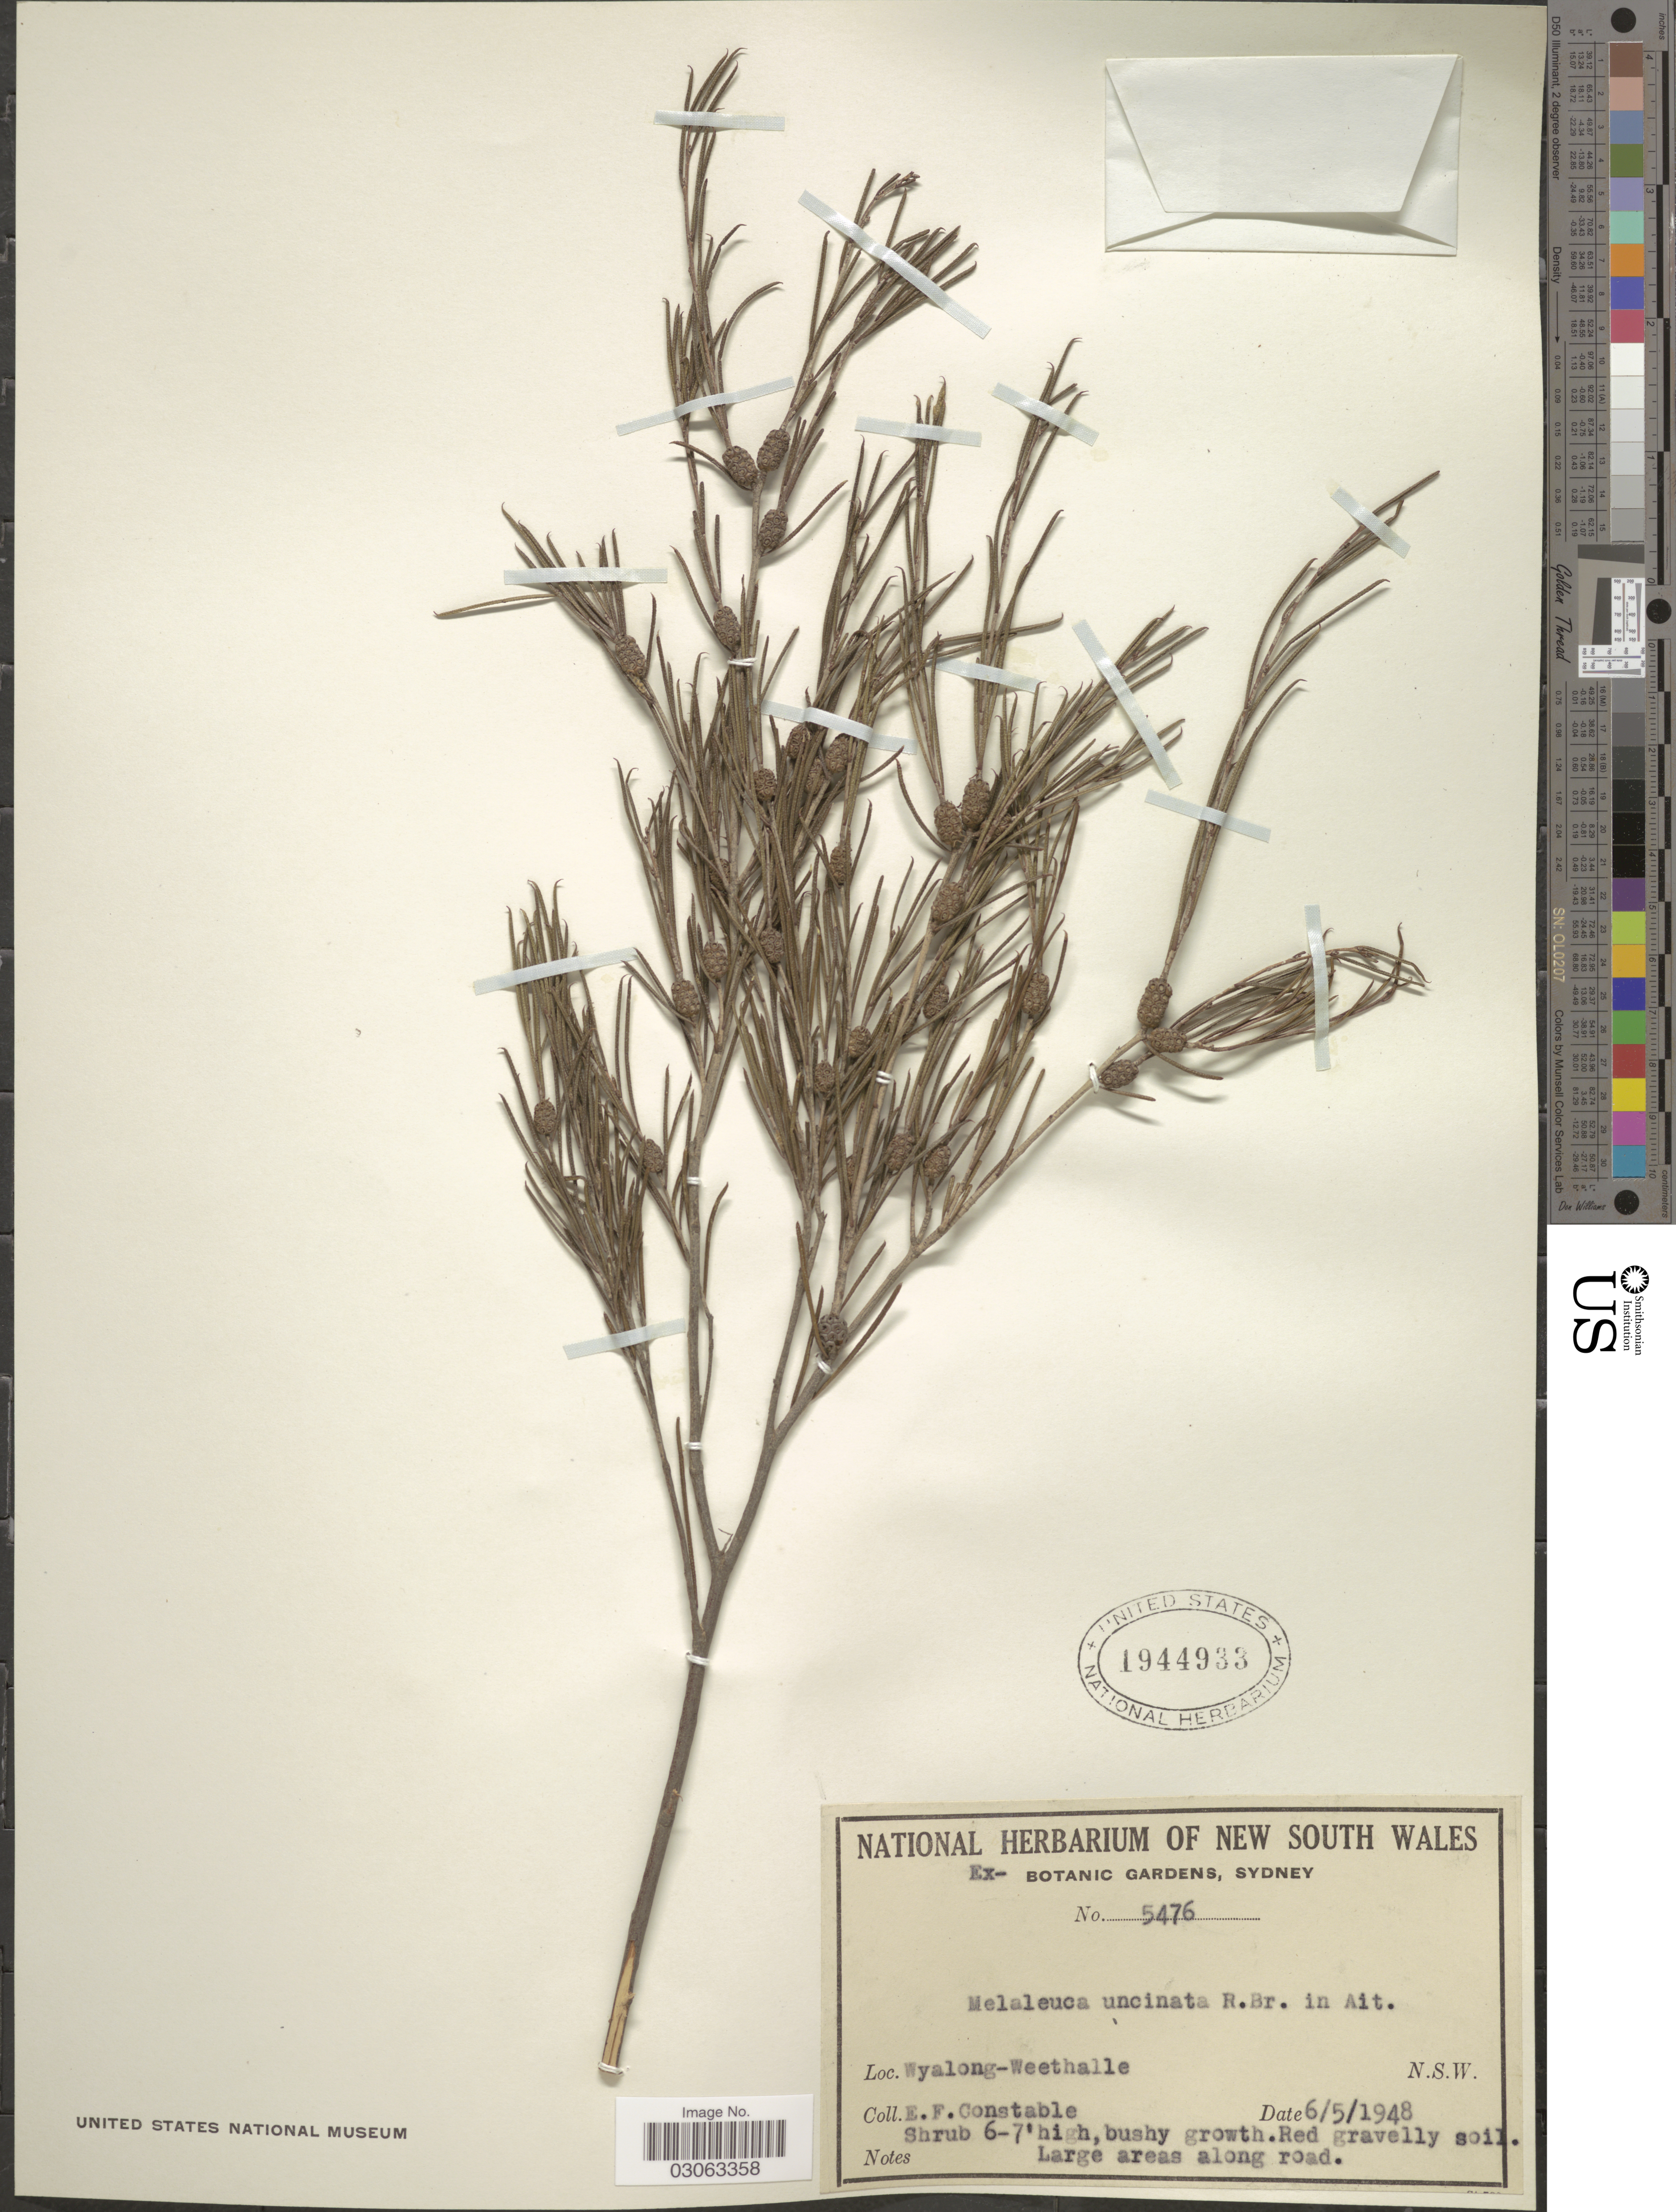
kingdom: Plantae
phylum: Tracheophyta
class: Magnoliopsida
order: Myrtales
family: Myrtaceae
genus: Melaleuca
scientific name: Melaleuca uncinata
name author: R. Br.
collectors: E. F. Constable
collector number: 5476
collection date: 1948-05-06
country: Australia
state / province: New South Wales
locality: Wyalong-Weethalle. N.S.W.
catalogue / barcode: US 1944933